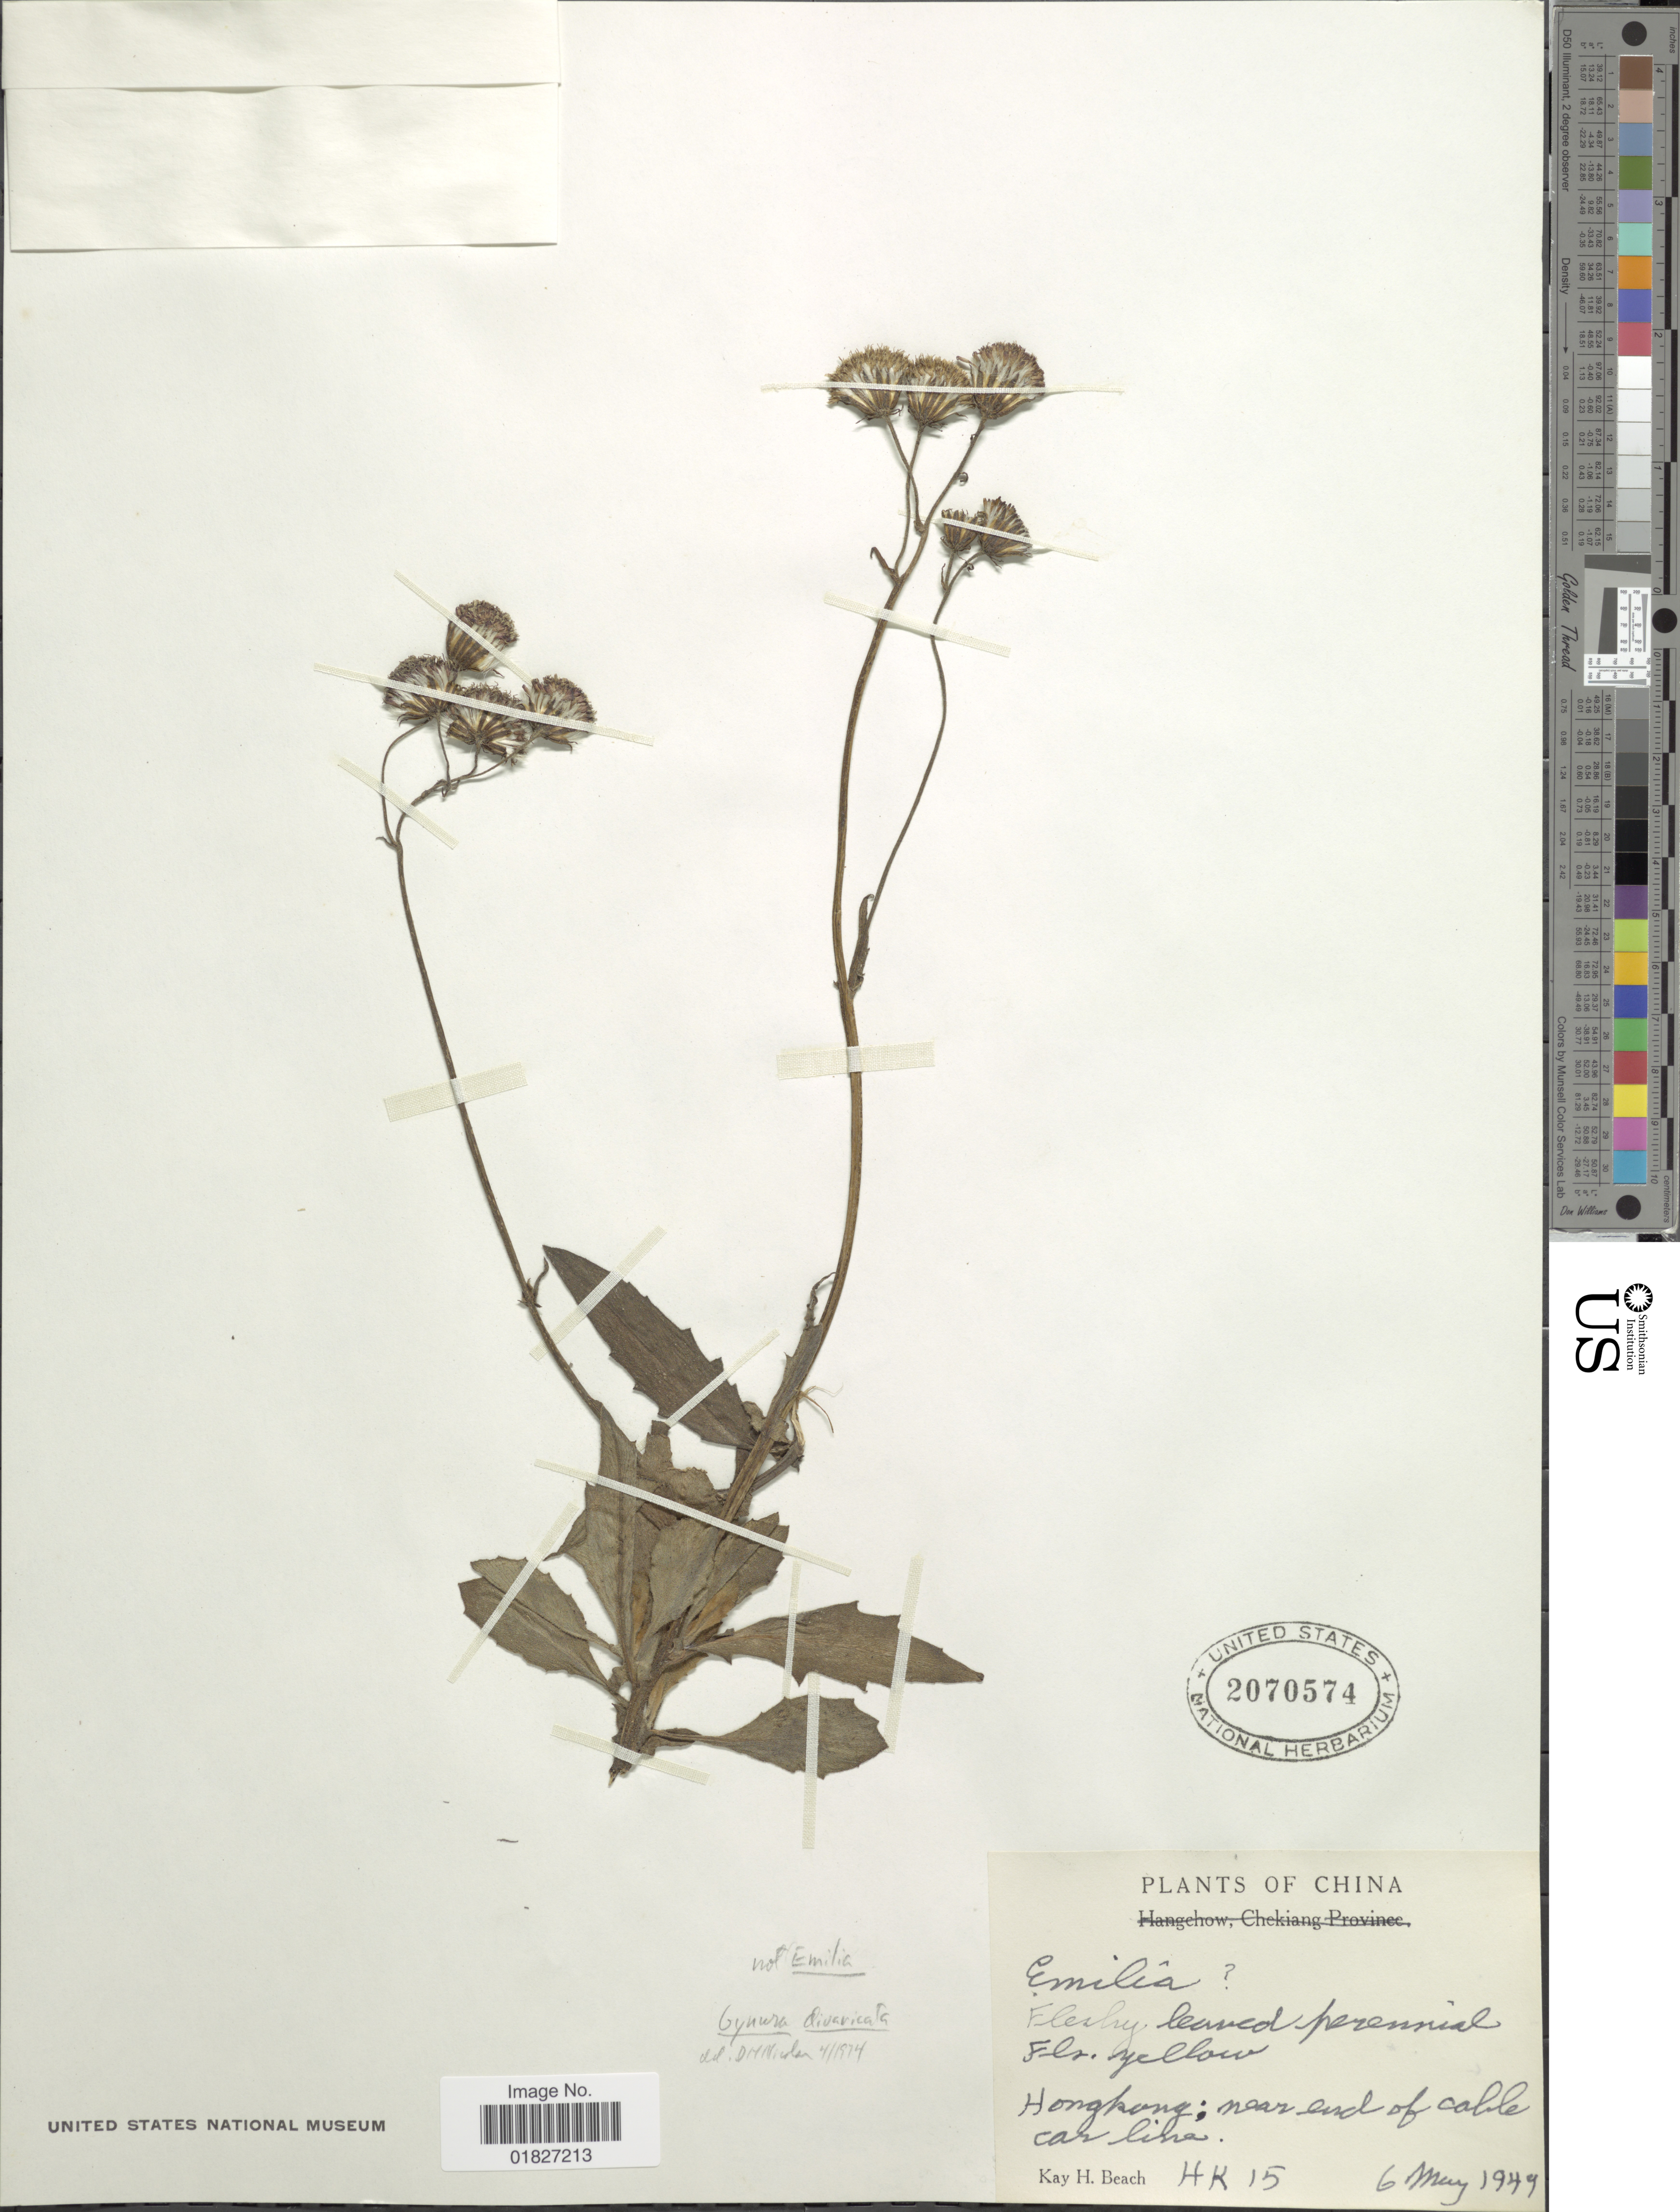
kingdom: Plantae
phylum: Tracheophyta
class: Magnoliopsida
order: Asterales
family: Asteraceae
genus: Gynura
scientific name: Gynura divaricata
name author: (L.) DC.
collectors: K. H. Beach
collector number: HK15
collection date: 1949-05-06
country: China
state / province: Hong Kong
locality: Near end of Cable car line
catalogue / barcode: US 2070574